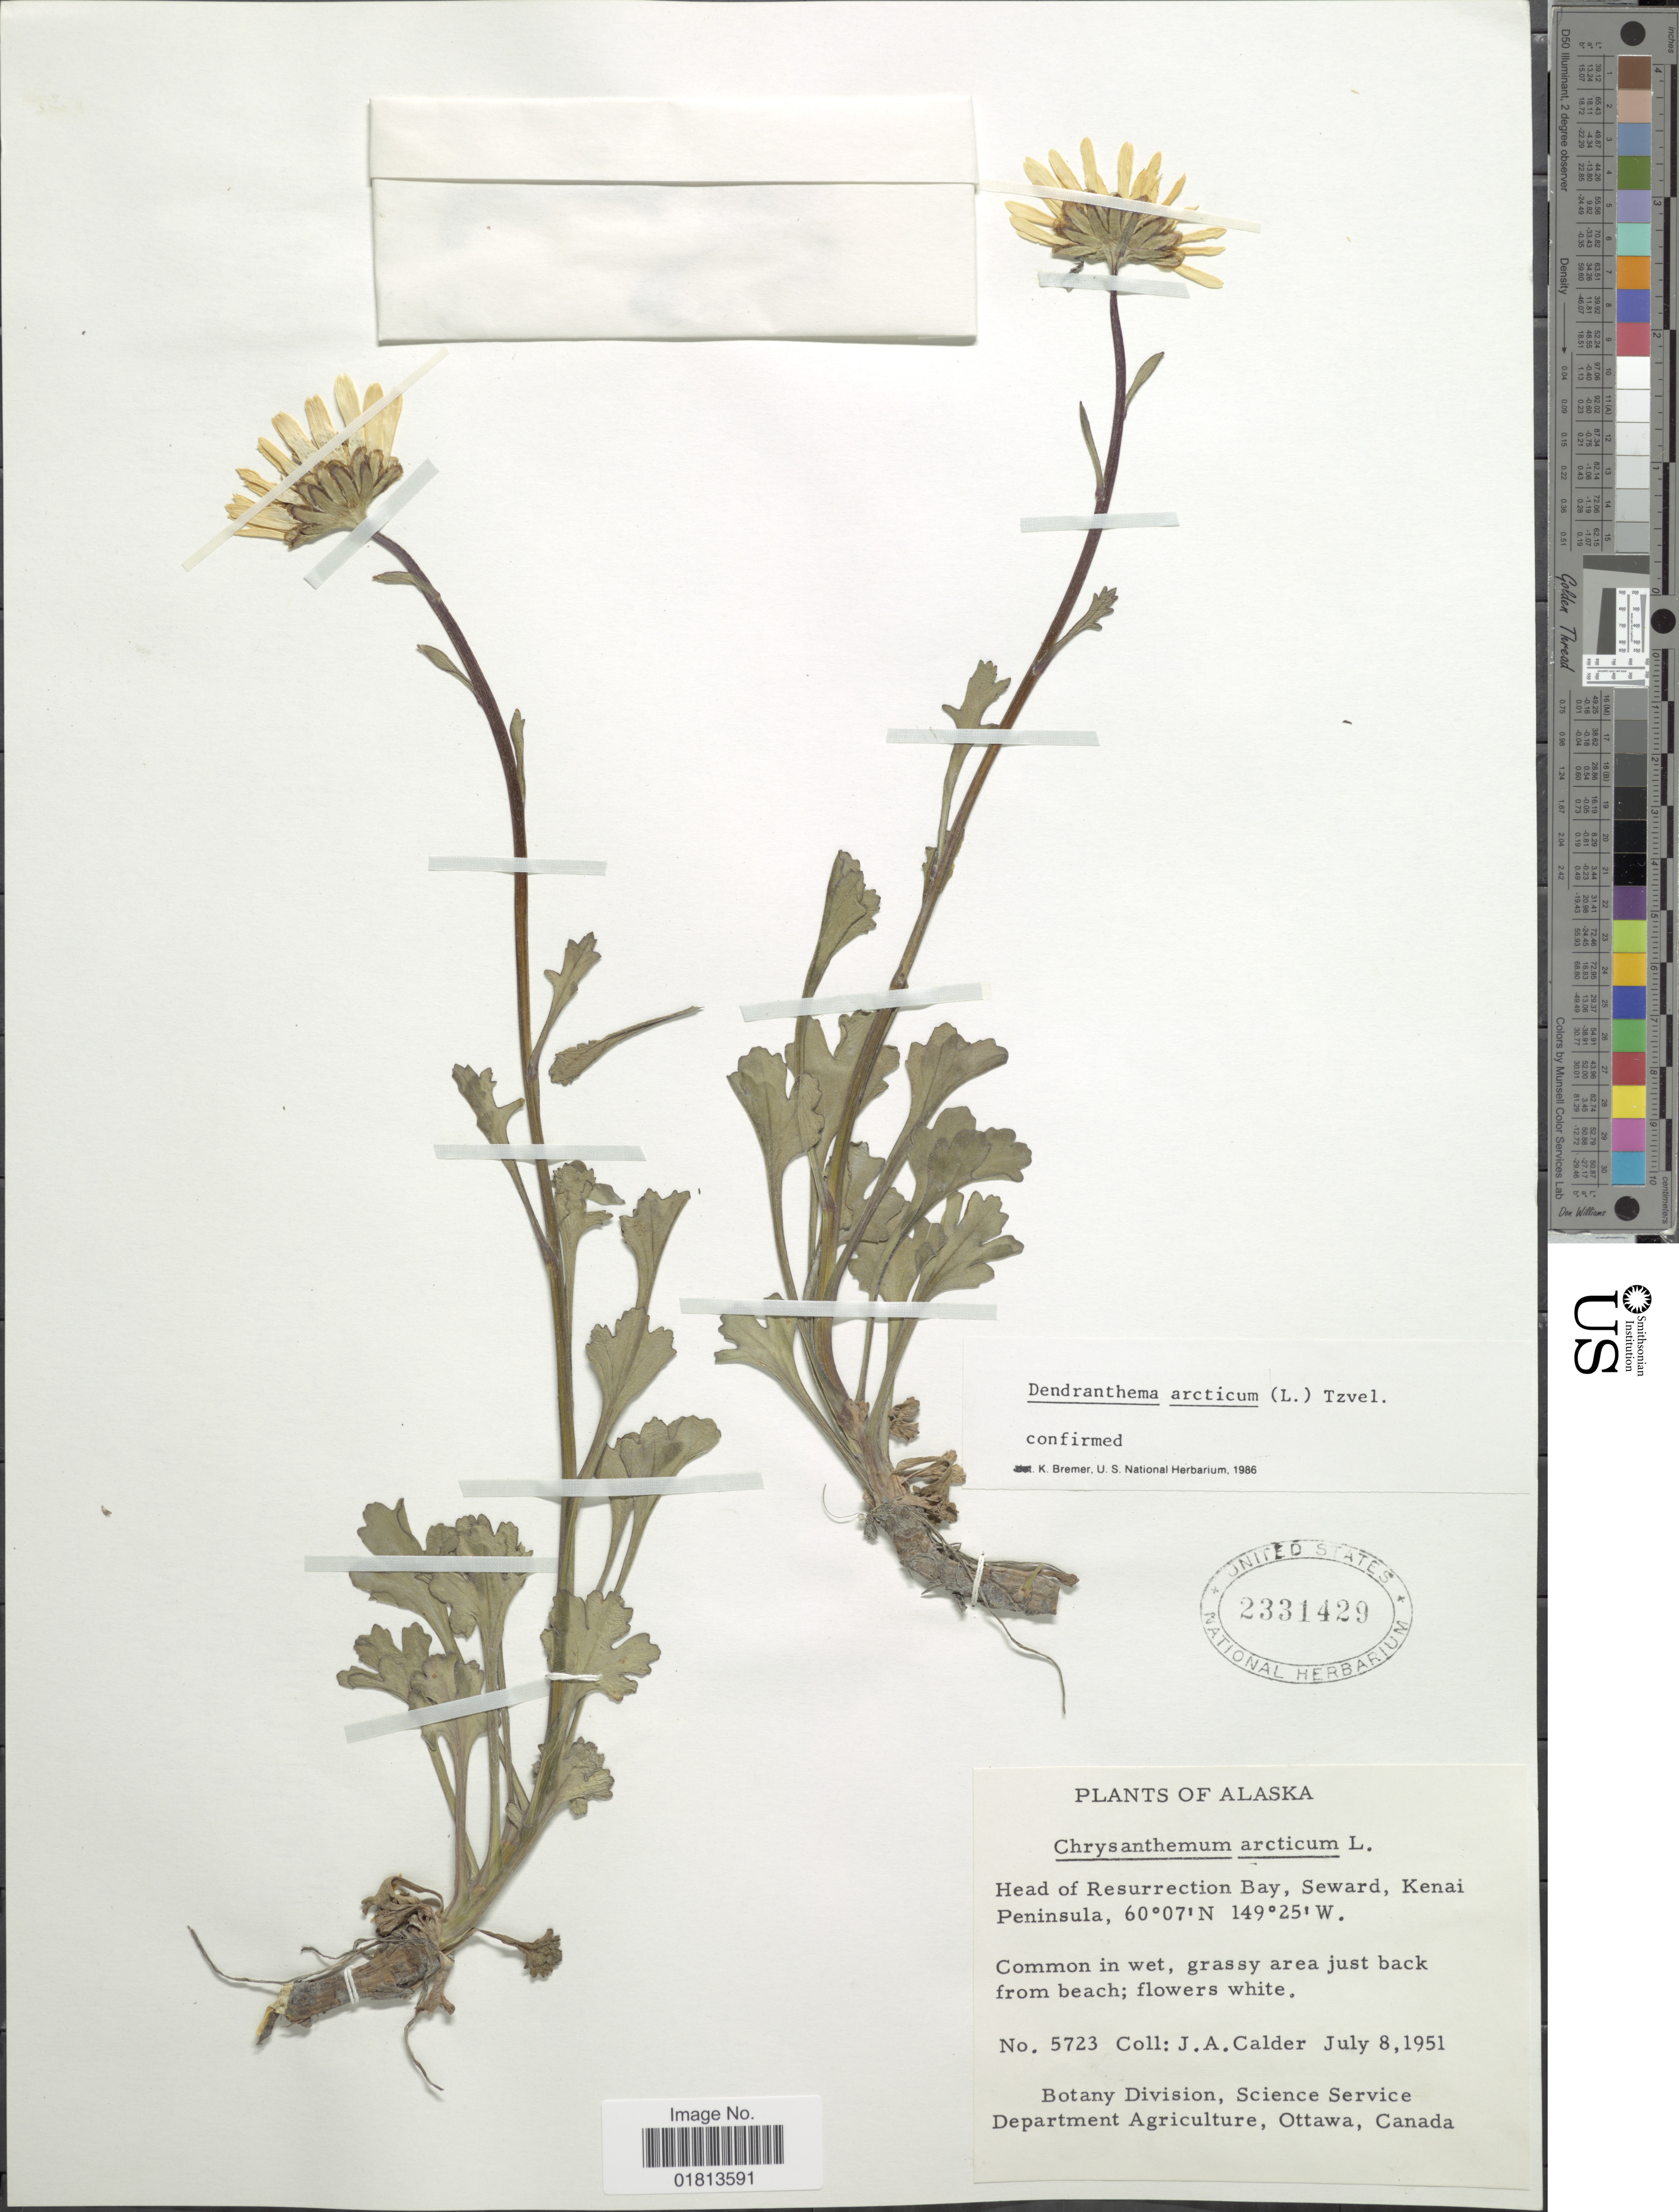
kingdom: Plantae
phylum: Tracheophyta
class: Magnoliopsida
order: Asterales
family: Asteraceae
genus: Dendranthema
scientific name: Dendranthema arcticum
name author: (L.) Tzvelev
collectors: J. A. Calder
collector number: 5723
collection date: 1951-07-08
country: United States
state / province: Alaska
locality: Head of Resurrection Bay, Seward, Kenai Peninsula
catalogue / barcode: US 2331429